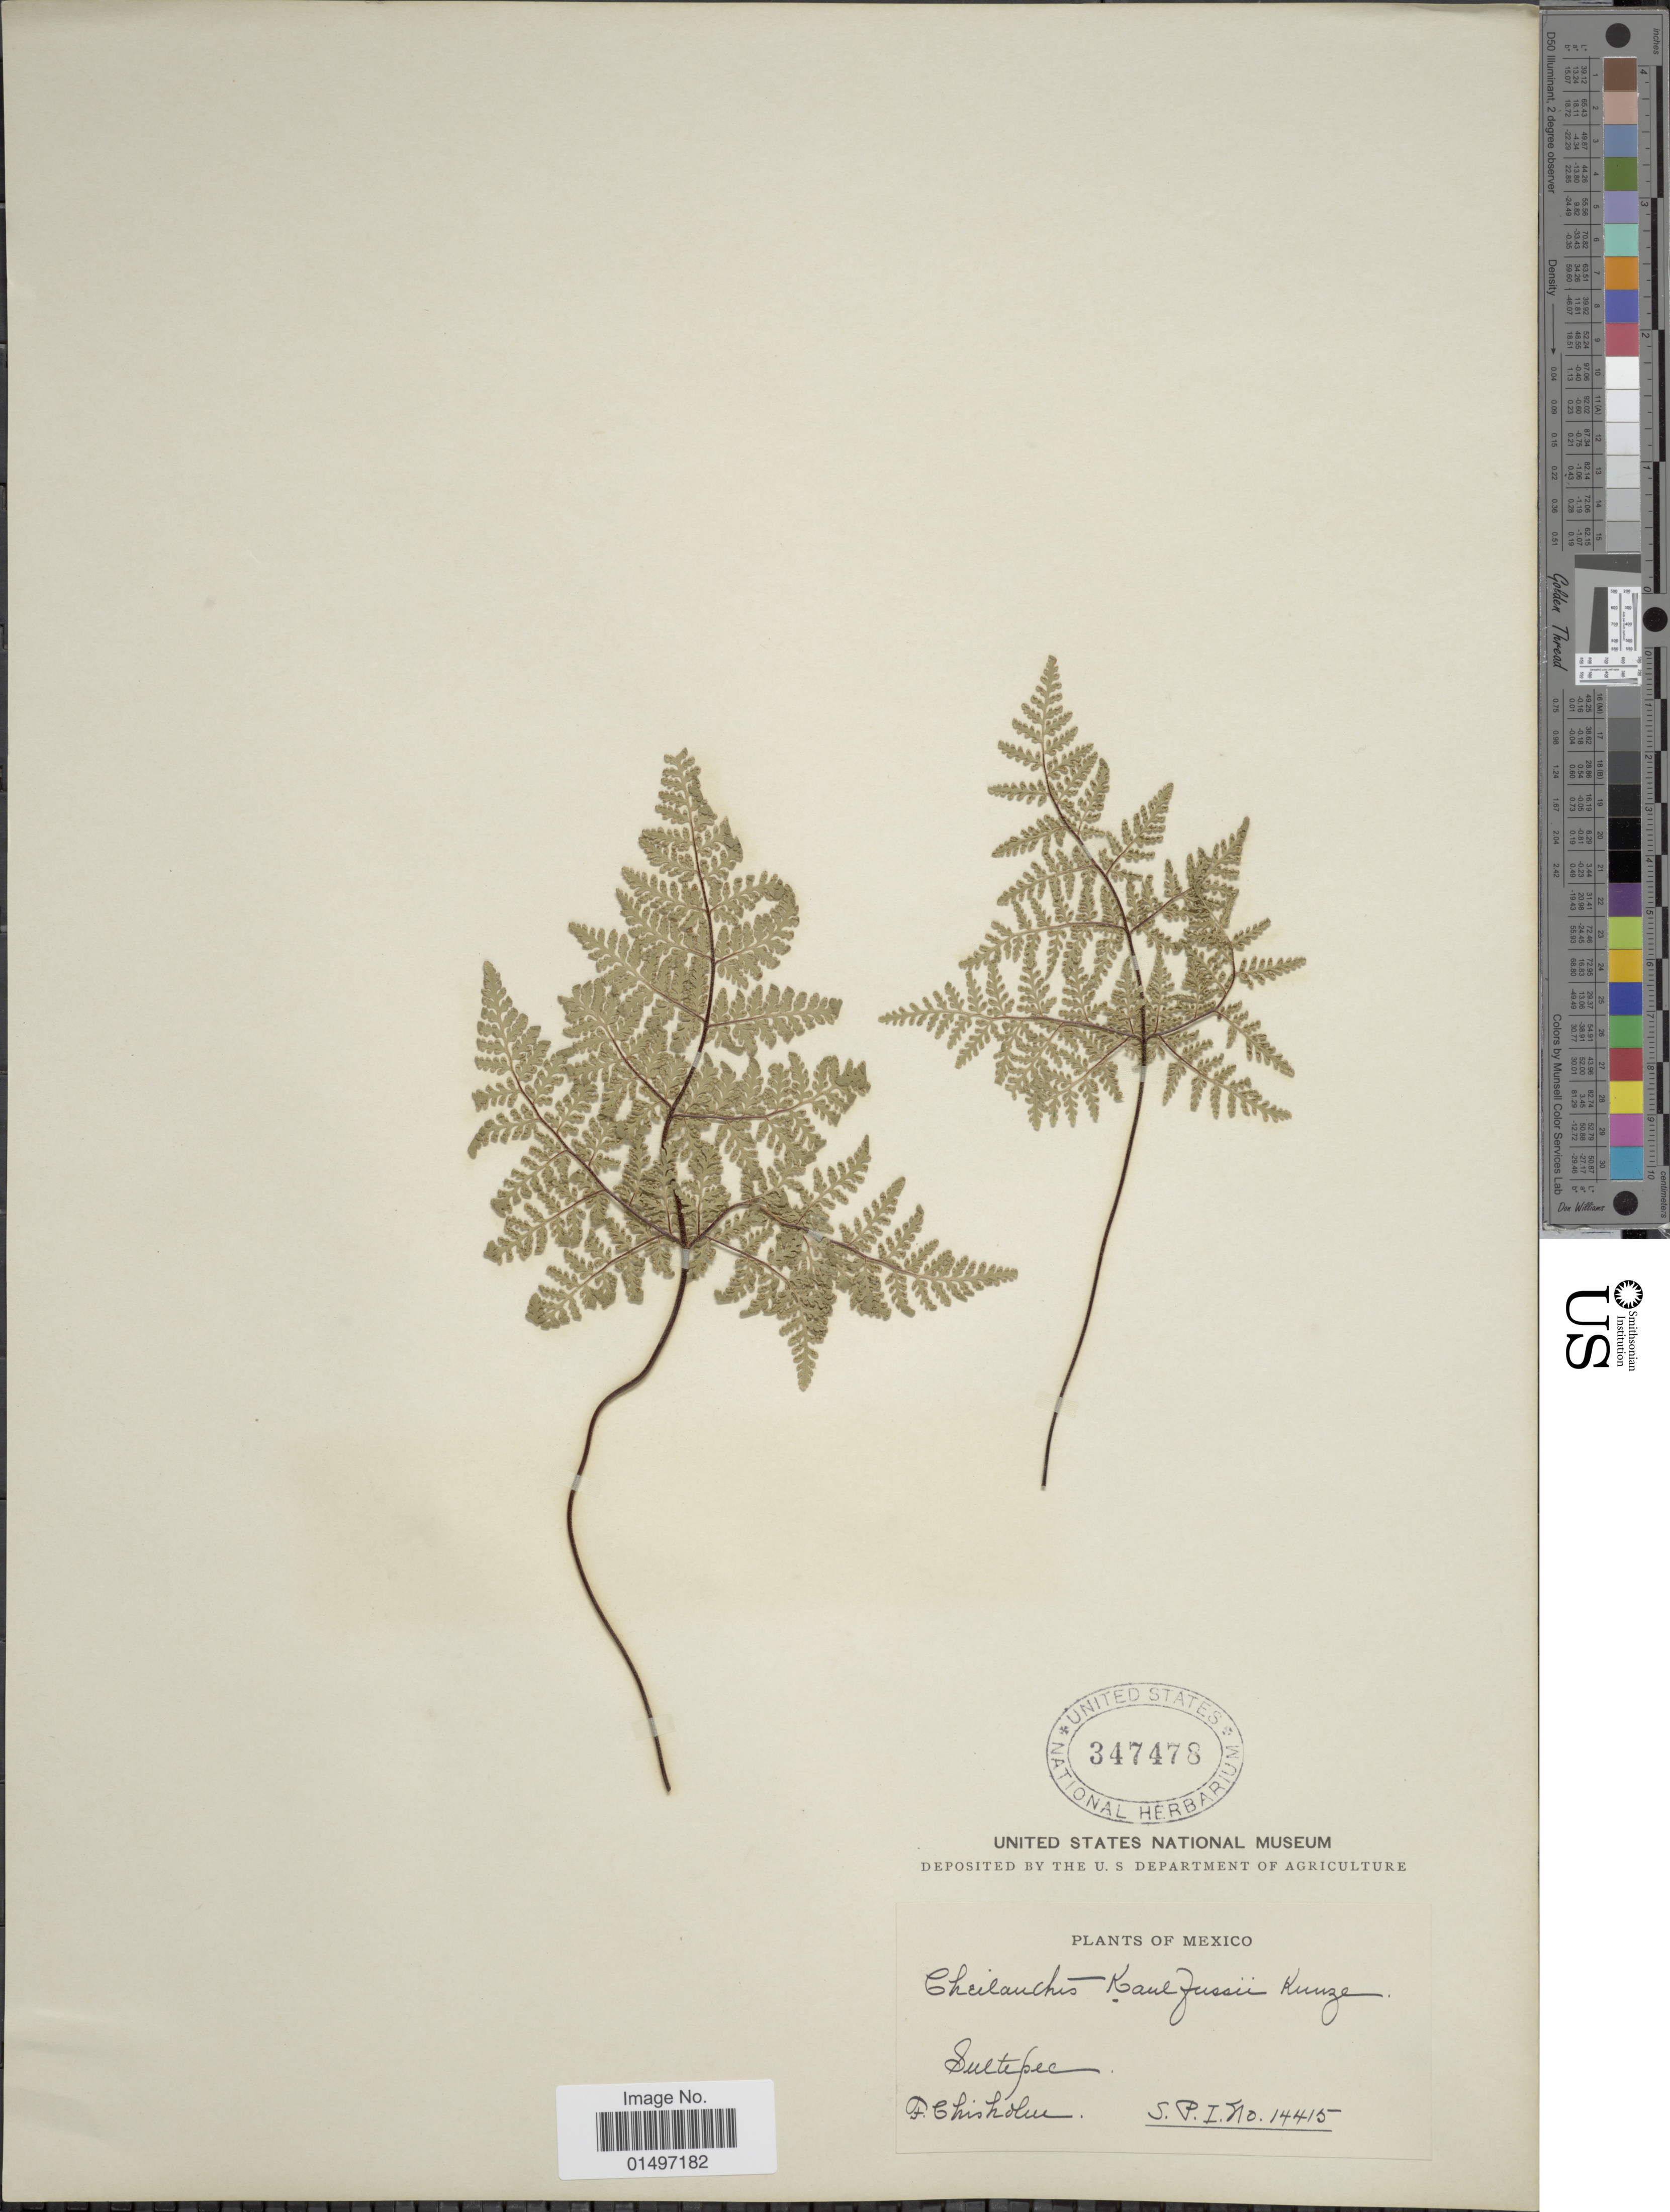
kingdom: Plantae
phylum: Tracheophyta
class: Polypodiopsida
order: Polypodiales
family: Pteridaceae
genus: Gaga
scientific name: Gaga kaulfussii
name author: (Kunze) Fay W. Li & Windham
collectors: F. Chisholm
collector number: SPI 14415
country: Mexico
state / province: México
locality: Mexico, Sultepec.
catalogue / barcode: US 347478